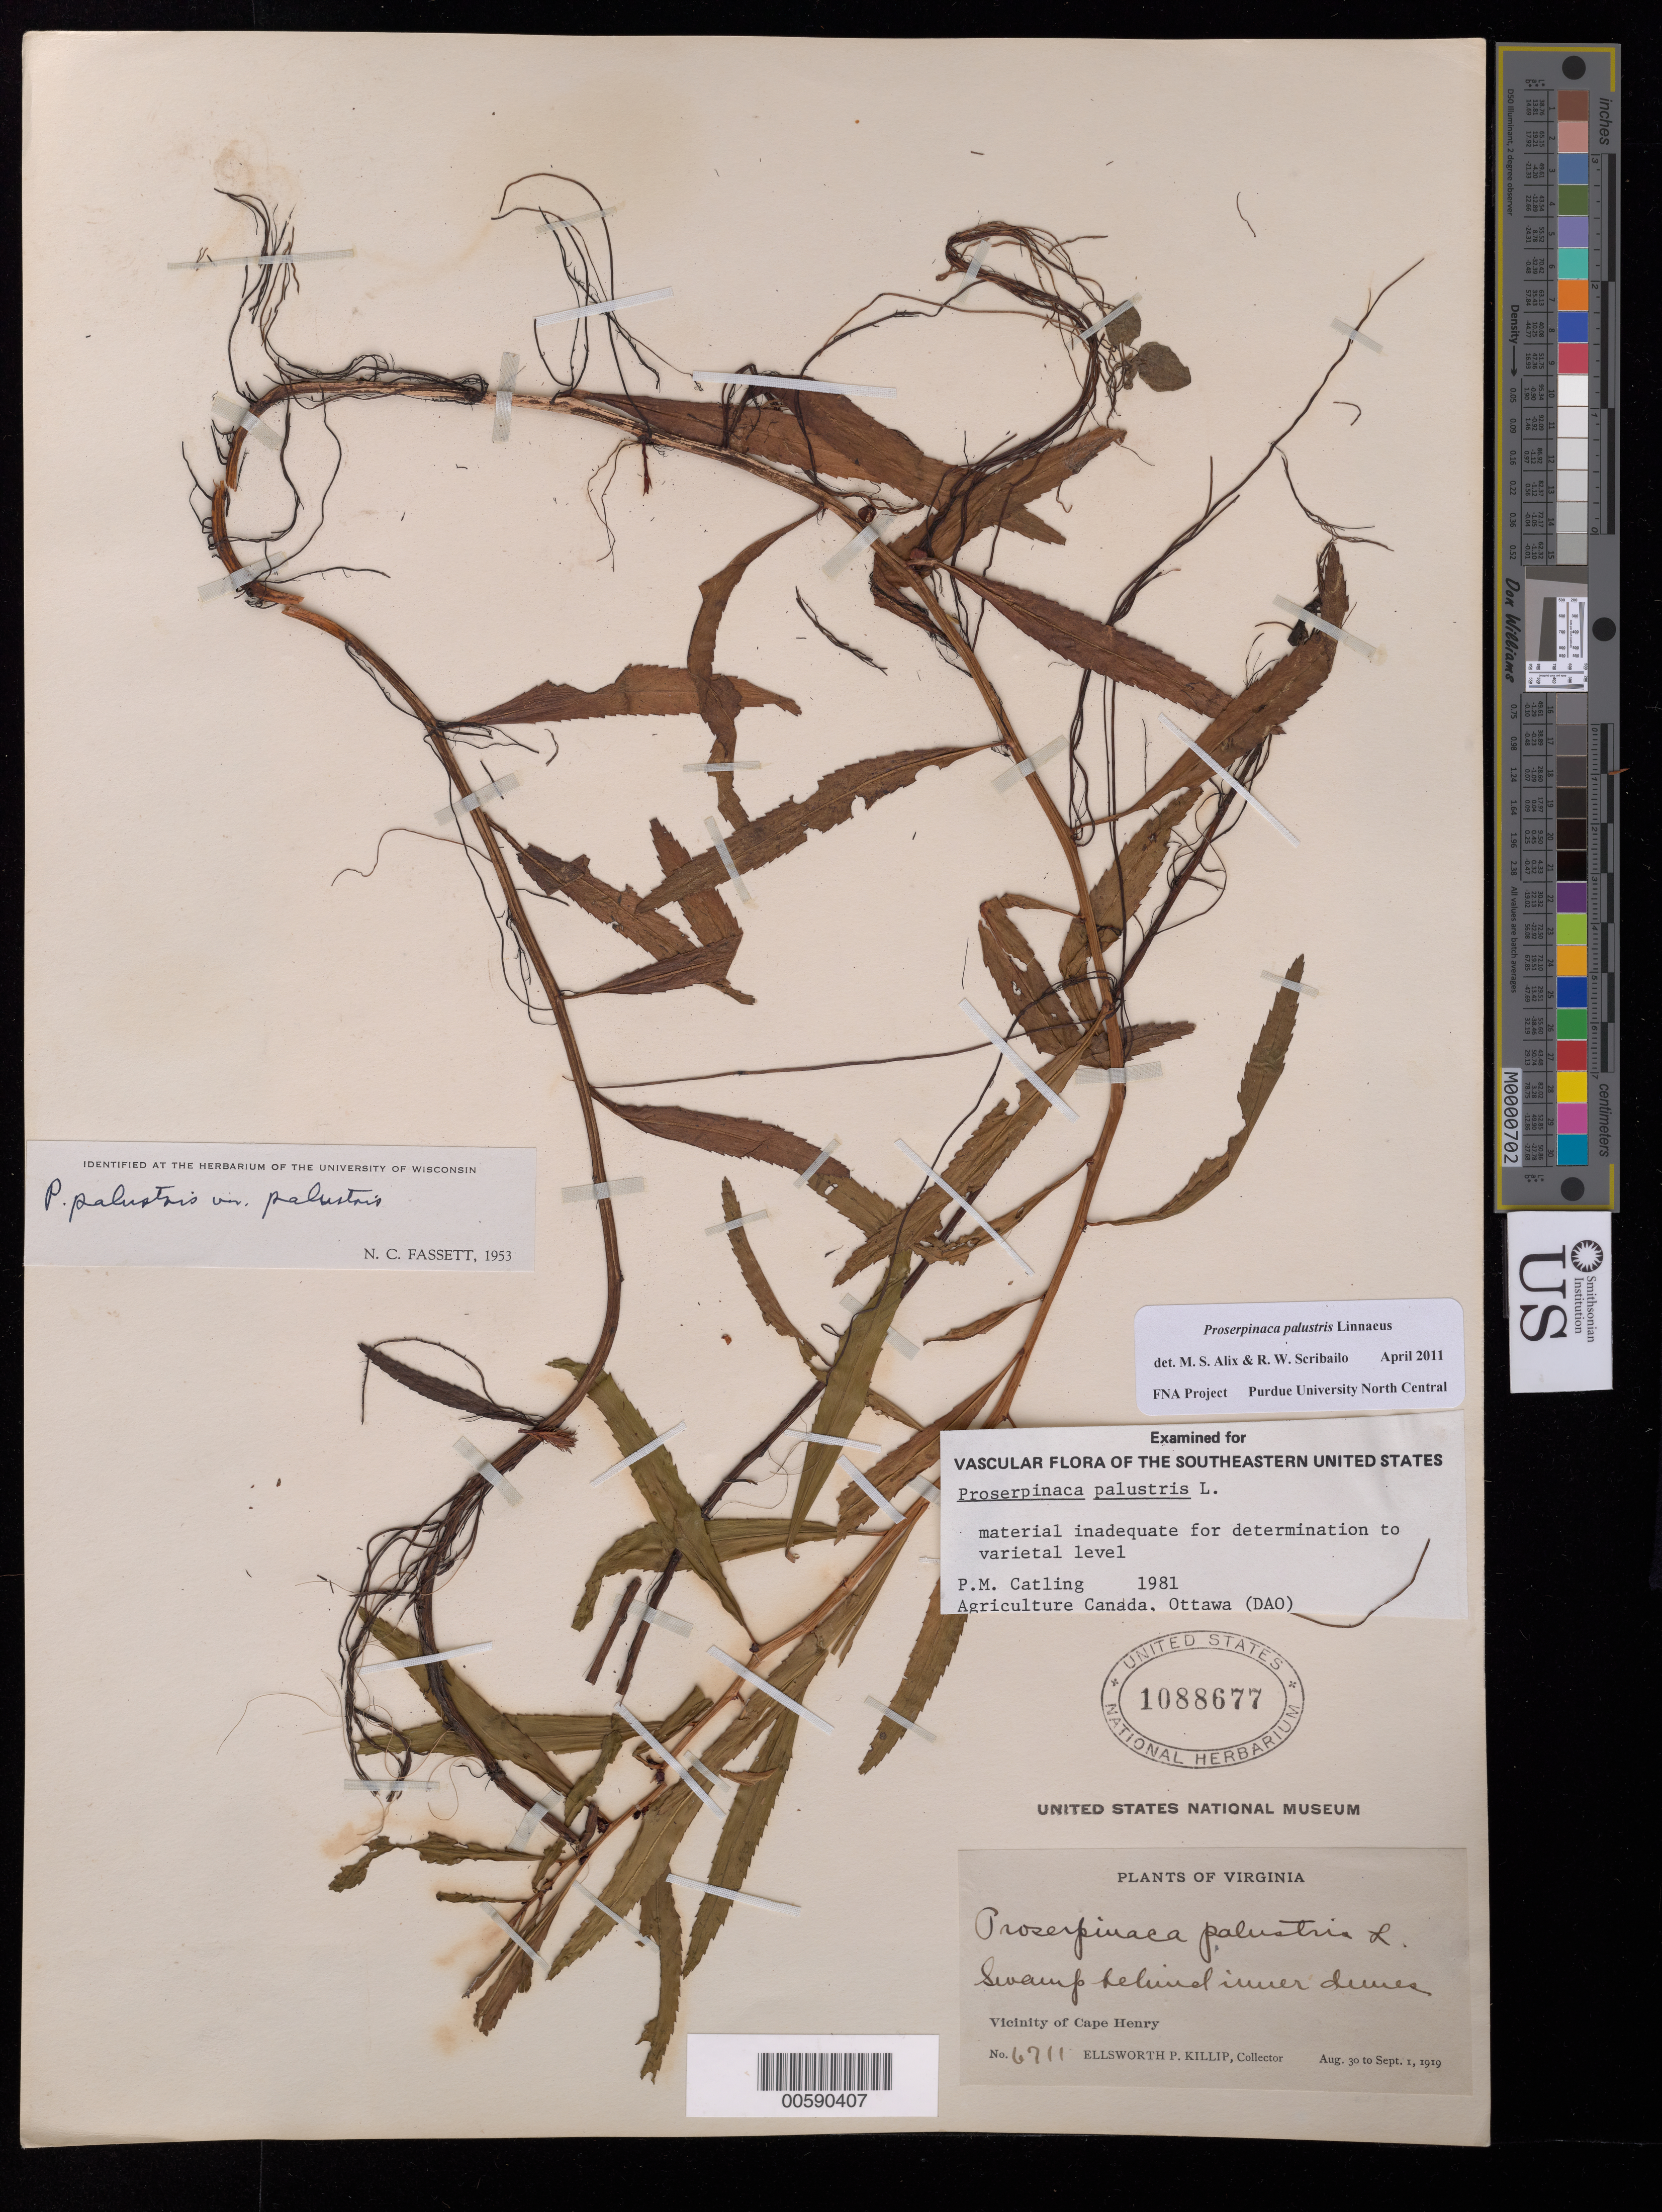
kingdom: Plantae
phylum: Tracheophyta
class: Magnoliopsida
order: Saxifragales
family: Haloragaceae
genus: Proserpinaca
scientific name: Proserpinaca palustris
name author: L.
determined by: Scribailo, R. W.; Alix, M. S.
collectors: E. P. Killip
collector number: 6711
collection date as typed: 30 Aug 1919 to 01 Sep 1919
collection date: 1919-08-30/1919-09-01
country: United States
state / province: Virginia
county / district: City of Virginia Beach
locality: Cape Henry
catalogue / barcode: US 1088677